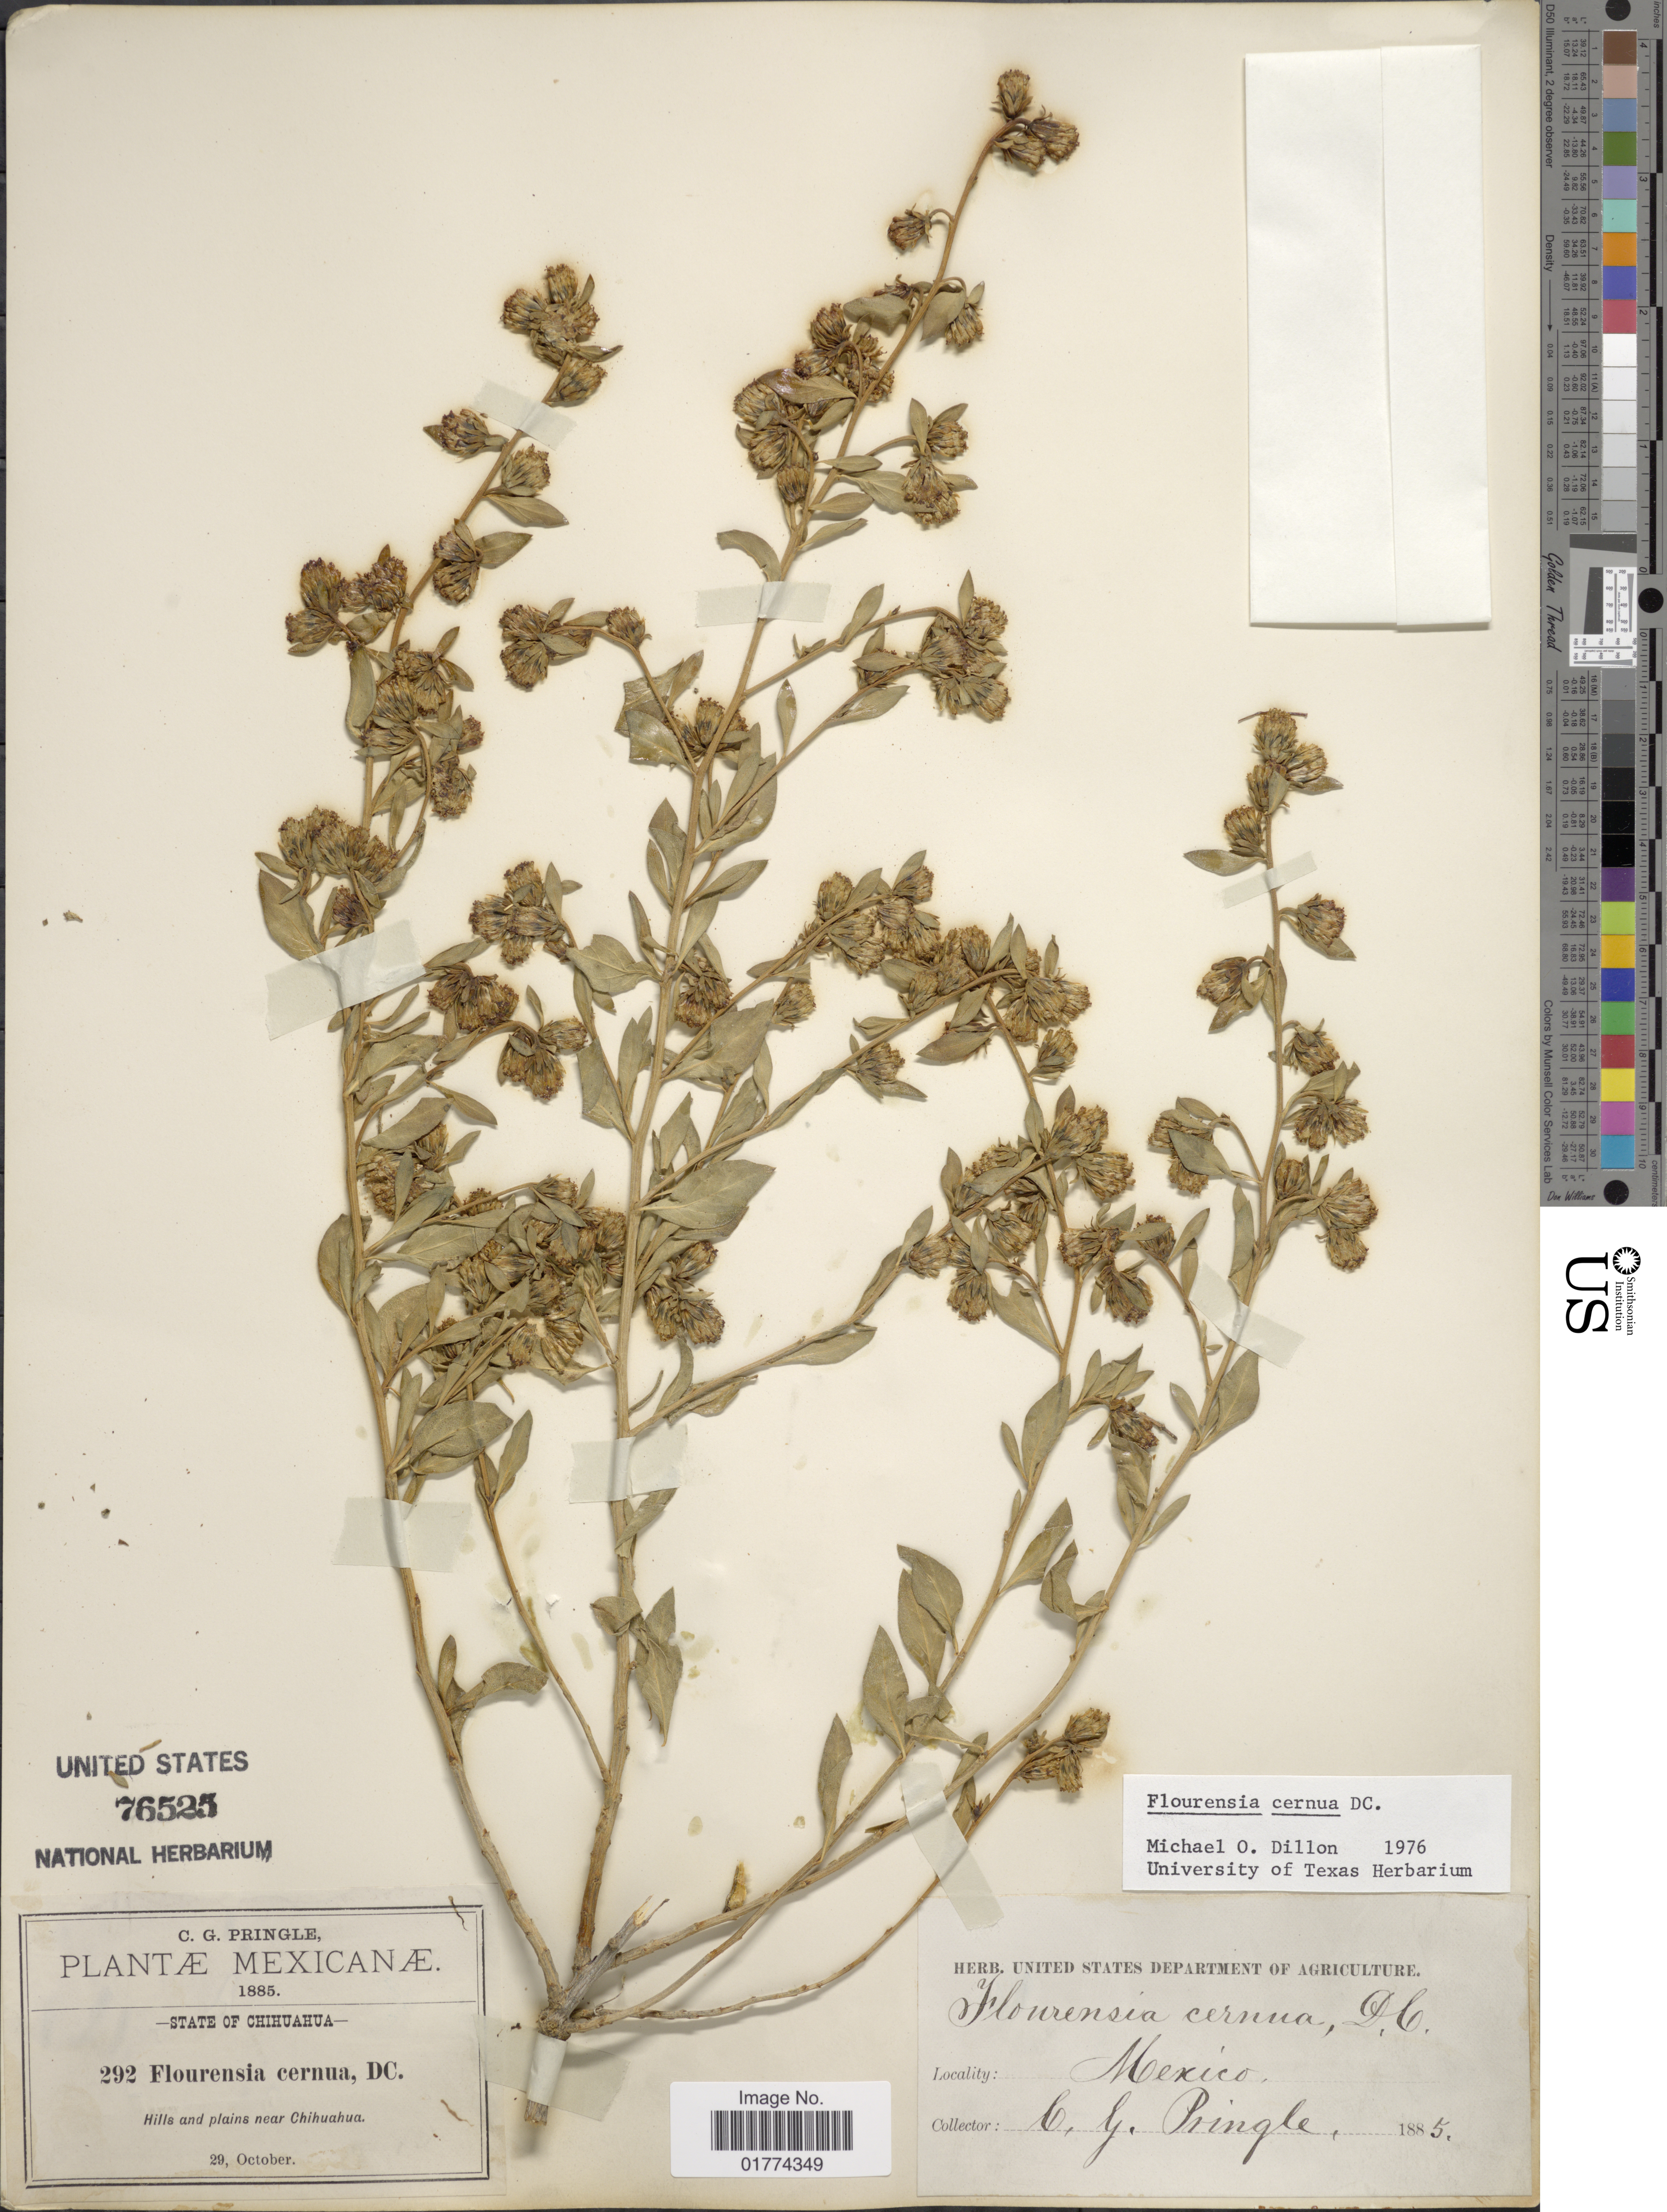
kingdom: Plantae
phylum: Tracheophyta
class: Magnoliopsida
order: Asterales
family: Asteraceae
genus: Flourensia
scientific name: Flourensia cernua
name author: DC.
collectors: C. G. Pringle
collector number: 292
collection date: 1885-10-29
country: Mexico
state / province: Chihuahua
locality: Hills and plains near Chihuahua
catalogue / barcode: US 76525